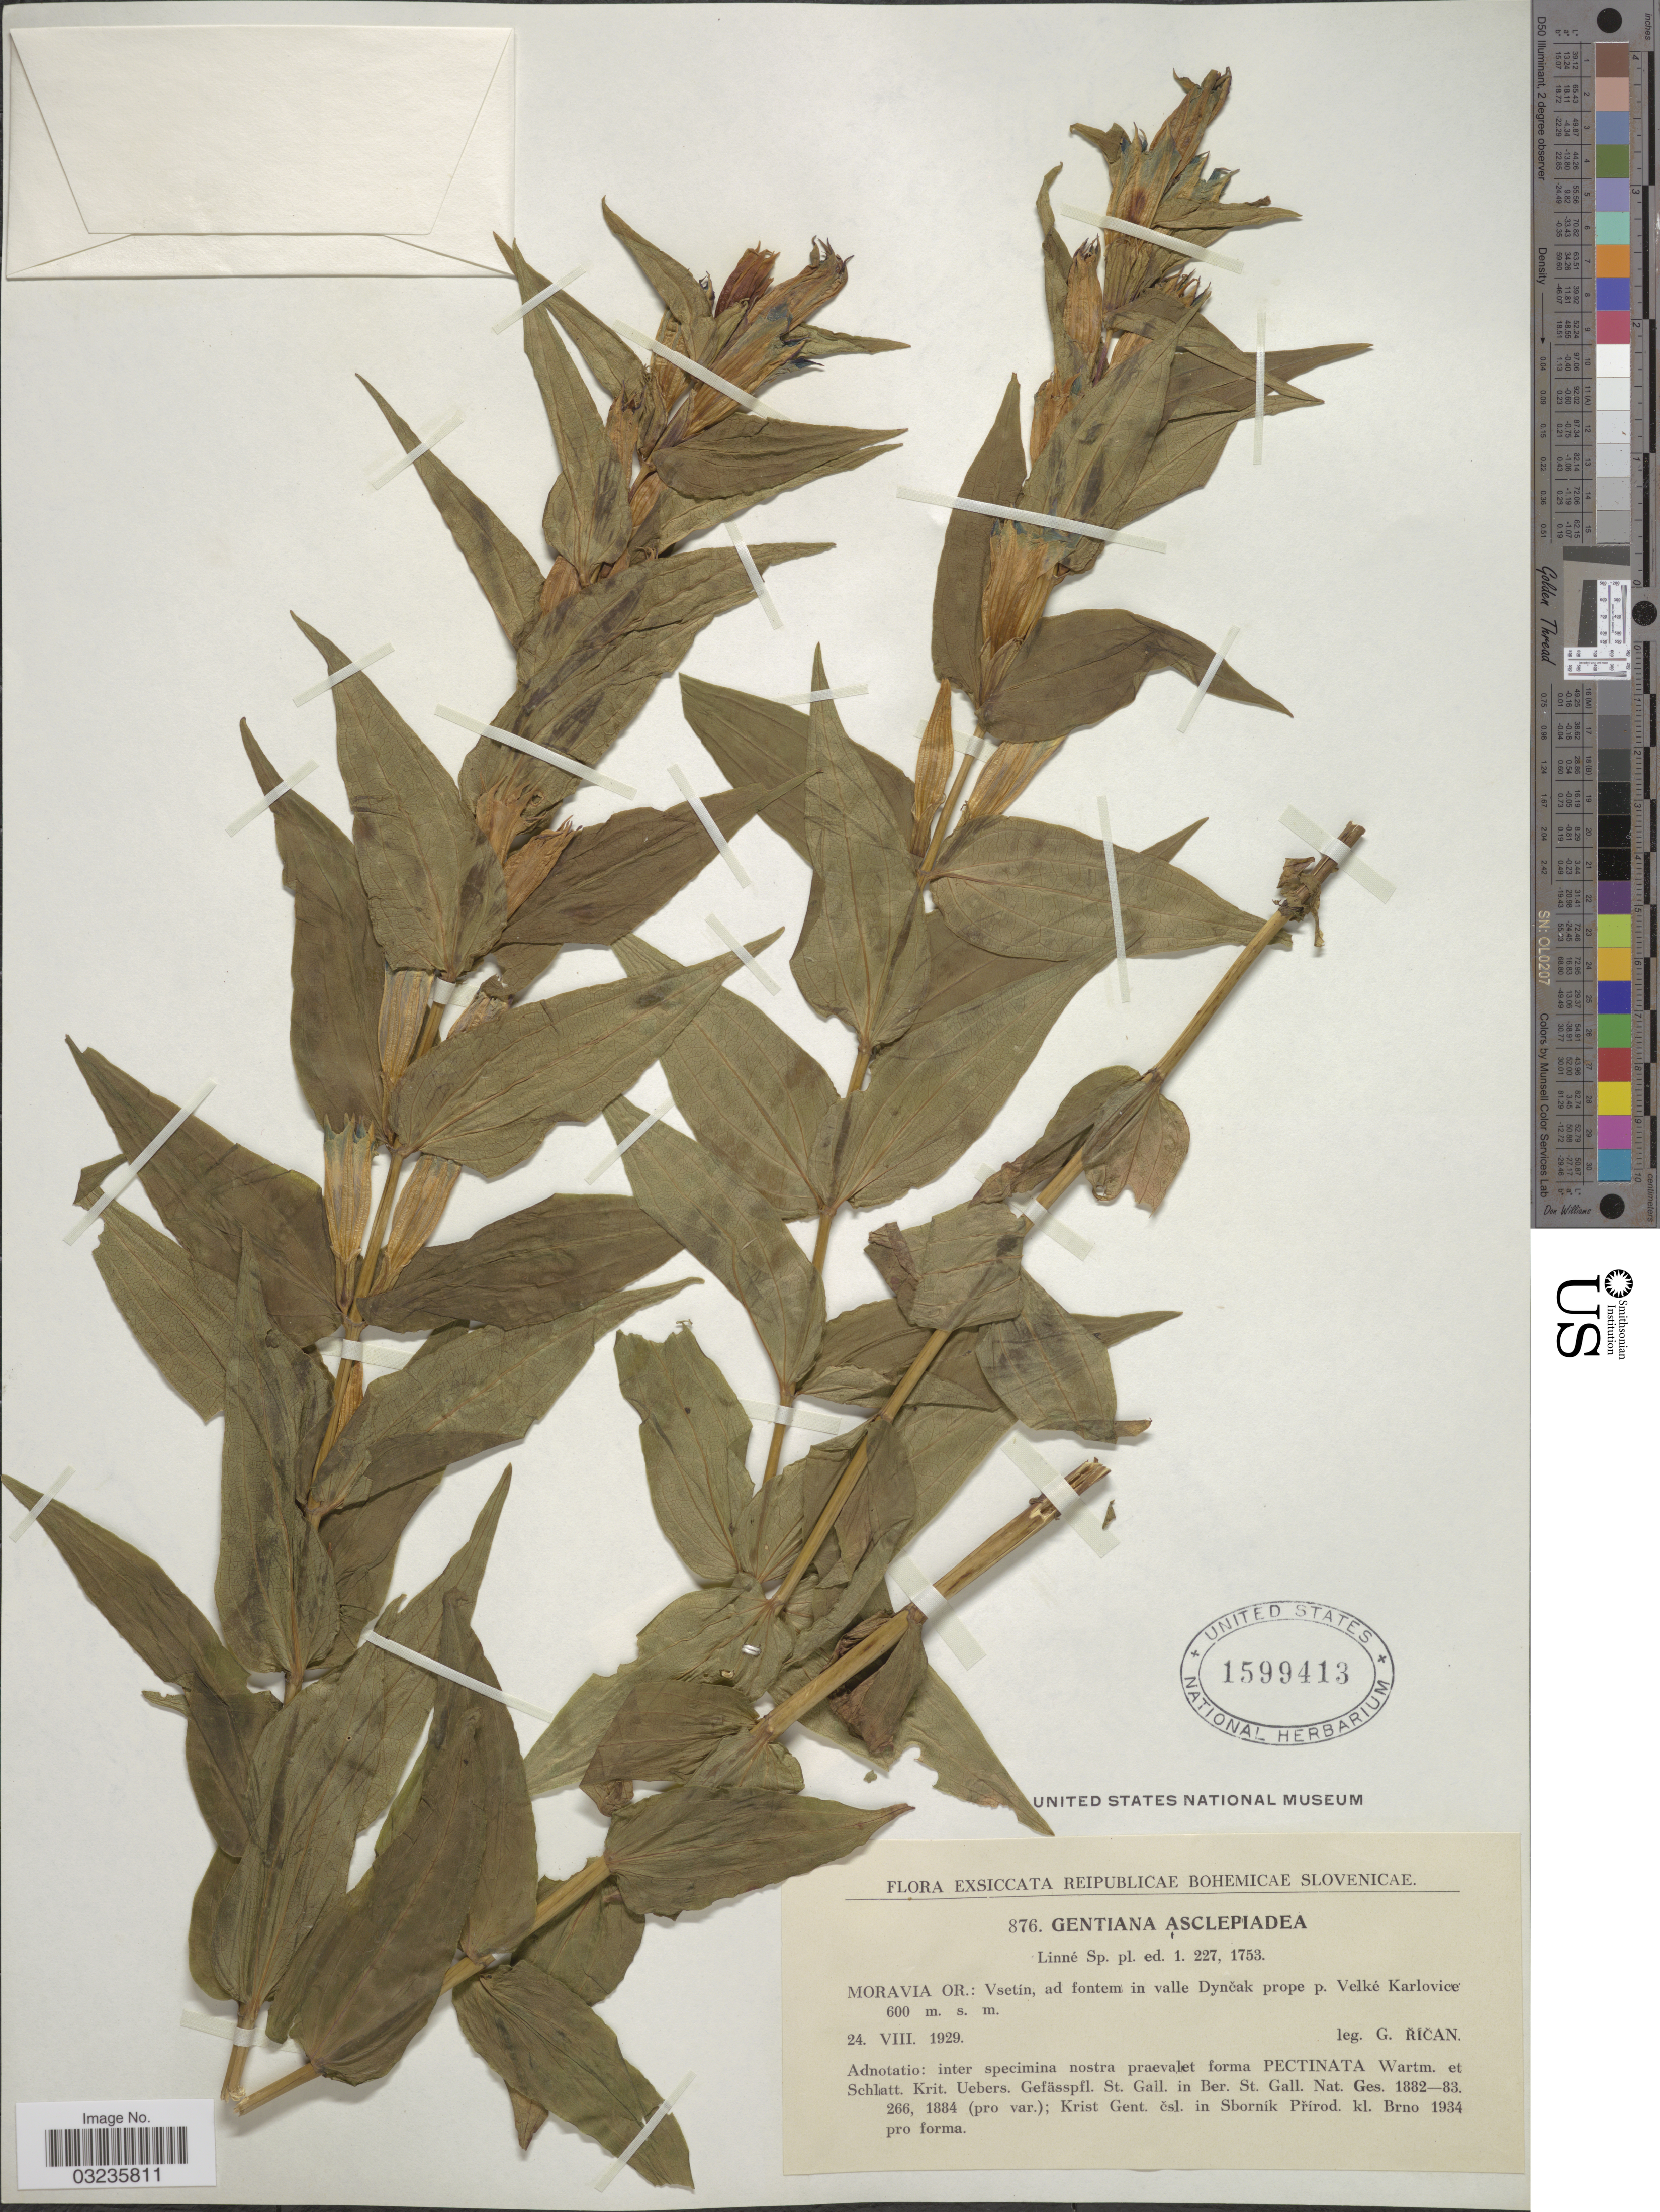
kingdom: Plantae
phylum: Tracheophyta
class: Magnoliopsida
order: Gentianales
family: Gentianaceae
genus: Gentiana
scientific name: Gentiana asclepiadea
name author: L.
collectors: G. Rican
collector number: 876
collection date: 1929-08-24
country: Czechia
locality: Reipublicae Bohemicae Slovenicae. Moravia Or.: Vsetín, ad fontem in valle Dyncak prope p. Velké Karlovice.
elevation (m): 600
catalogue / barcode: US 1599413